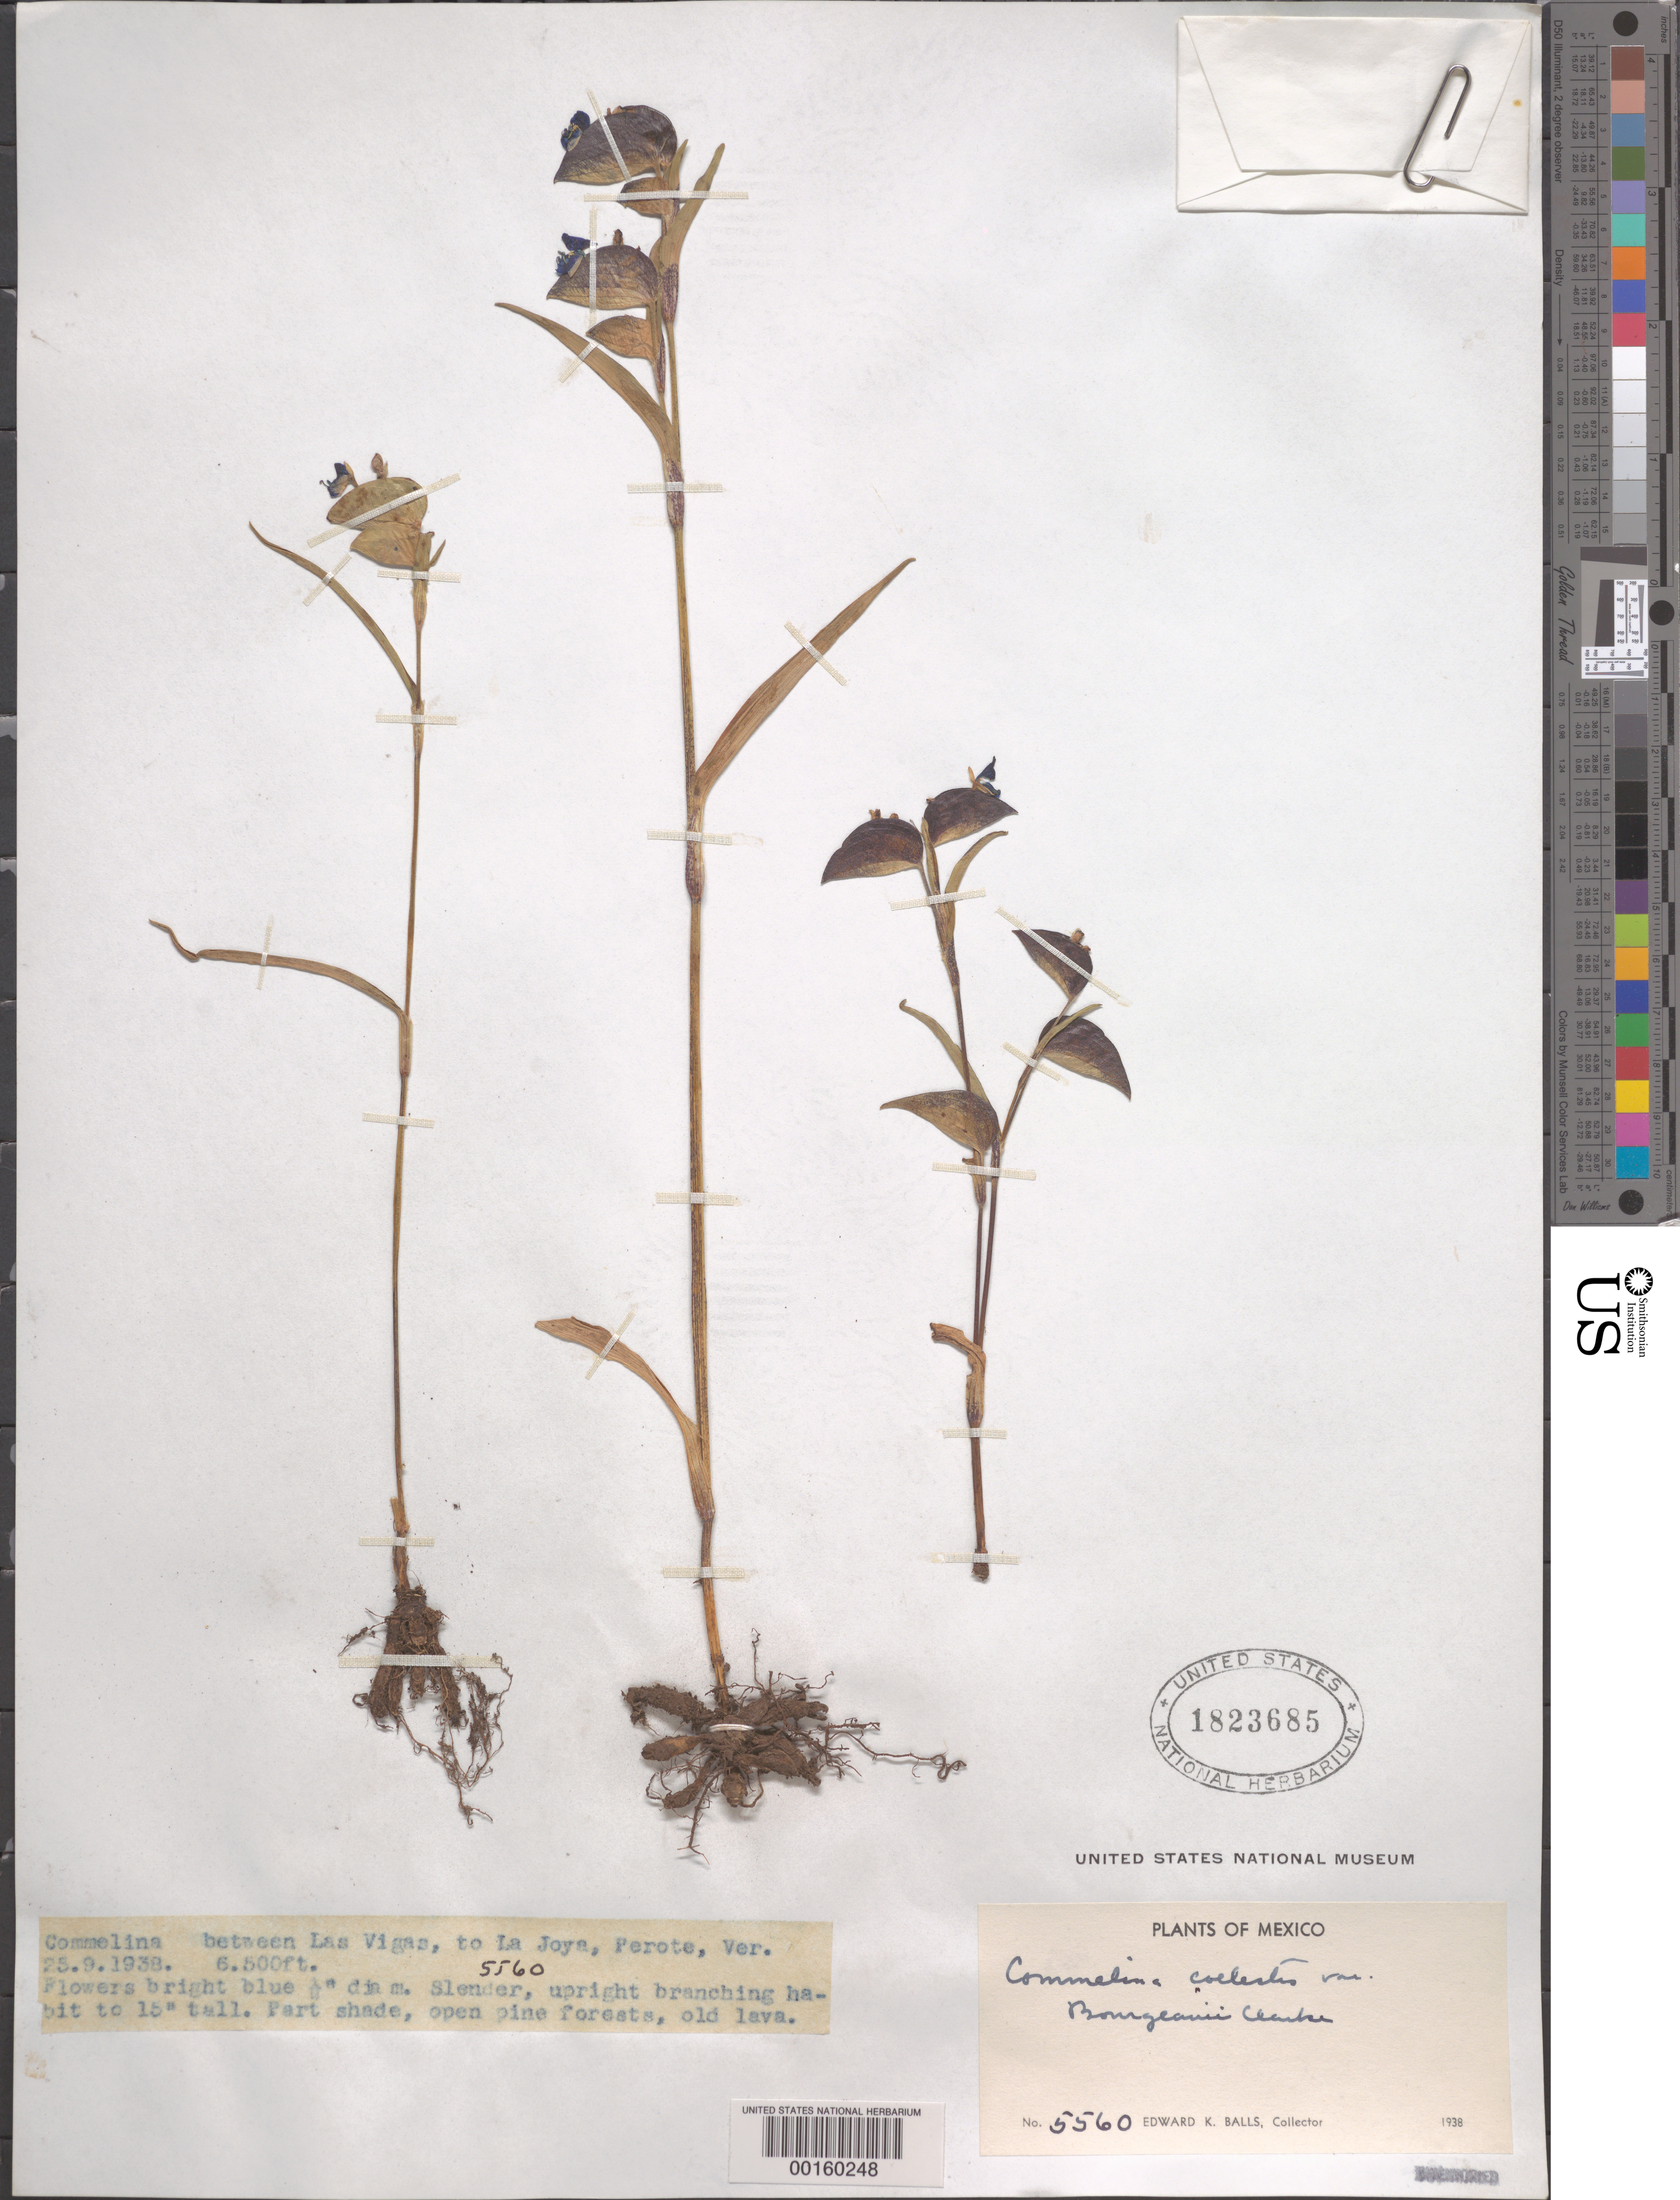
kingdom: Plantae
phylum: Tracheophyta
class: Liliopsida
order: Commelinales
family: Commelinaceae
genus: Commelina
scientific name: Commelina coelestis var. bourgeaui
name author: C.B. Clarke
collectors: E. K. Balls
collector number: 5560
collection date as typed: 25 Sep 1938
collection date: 1938-09-25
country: Mexico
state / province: Veracruz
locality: From las vigas to La Joya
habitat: Open pine forest, on old lava in partial shade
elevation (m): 1983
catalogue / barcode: US 1823685